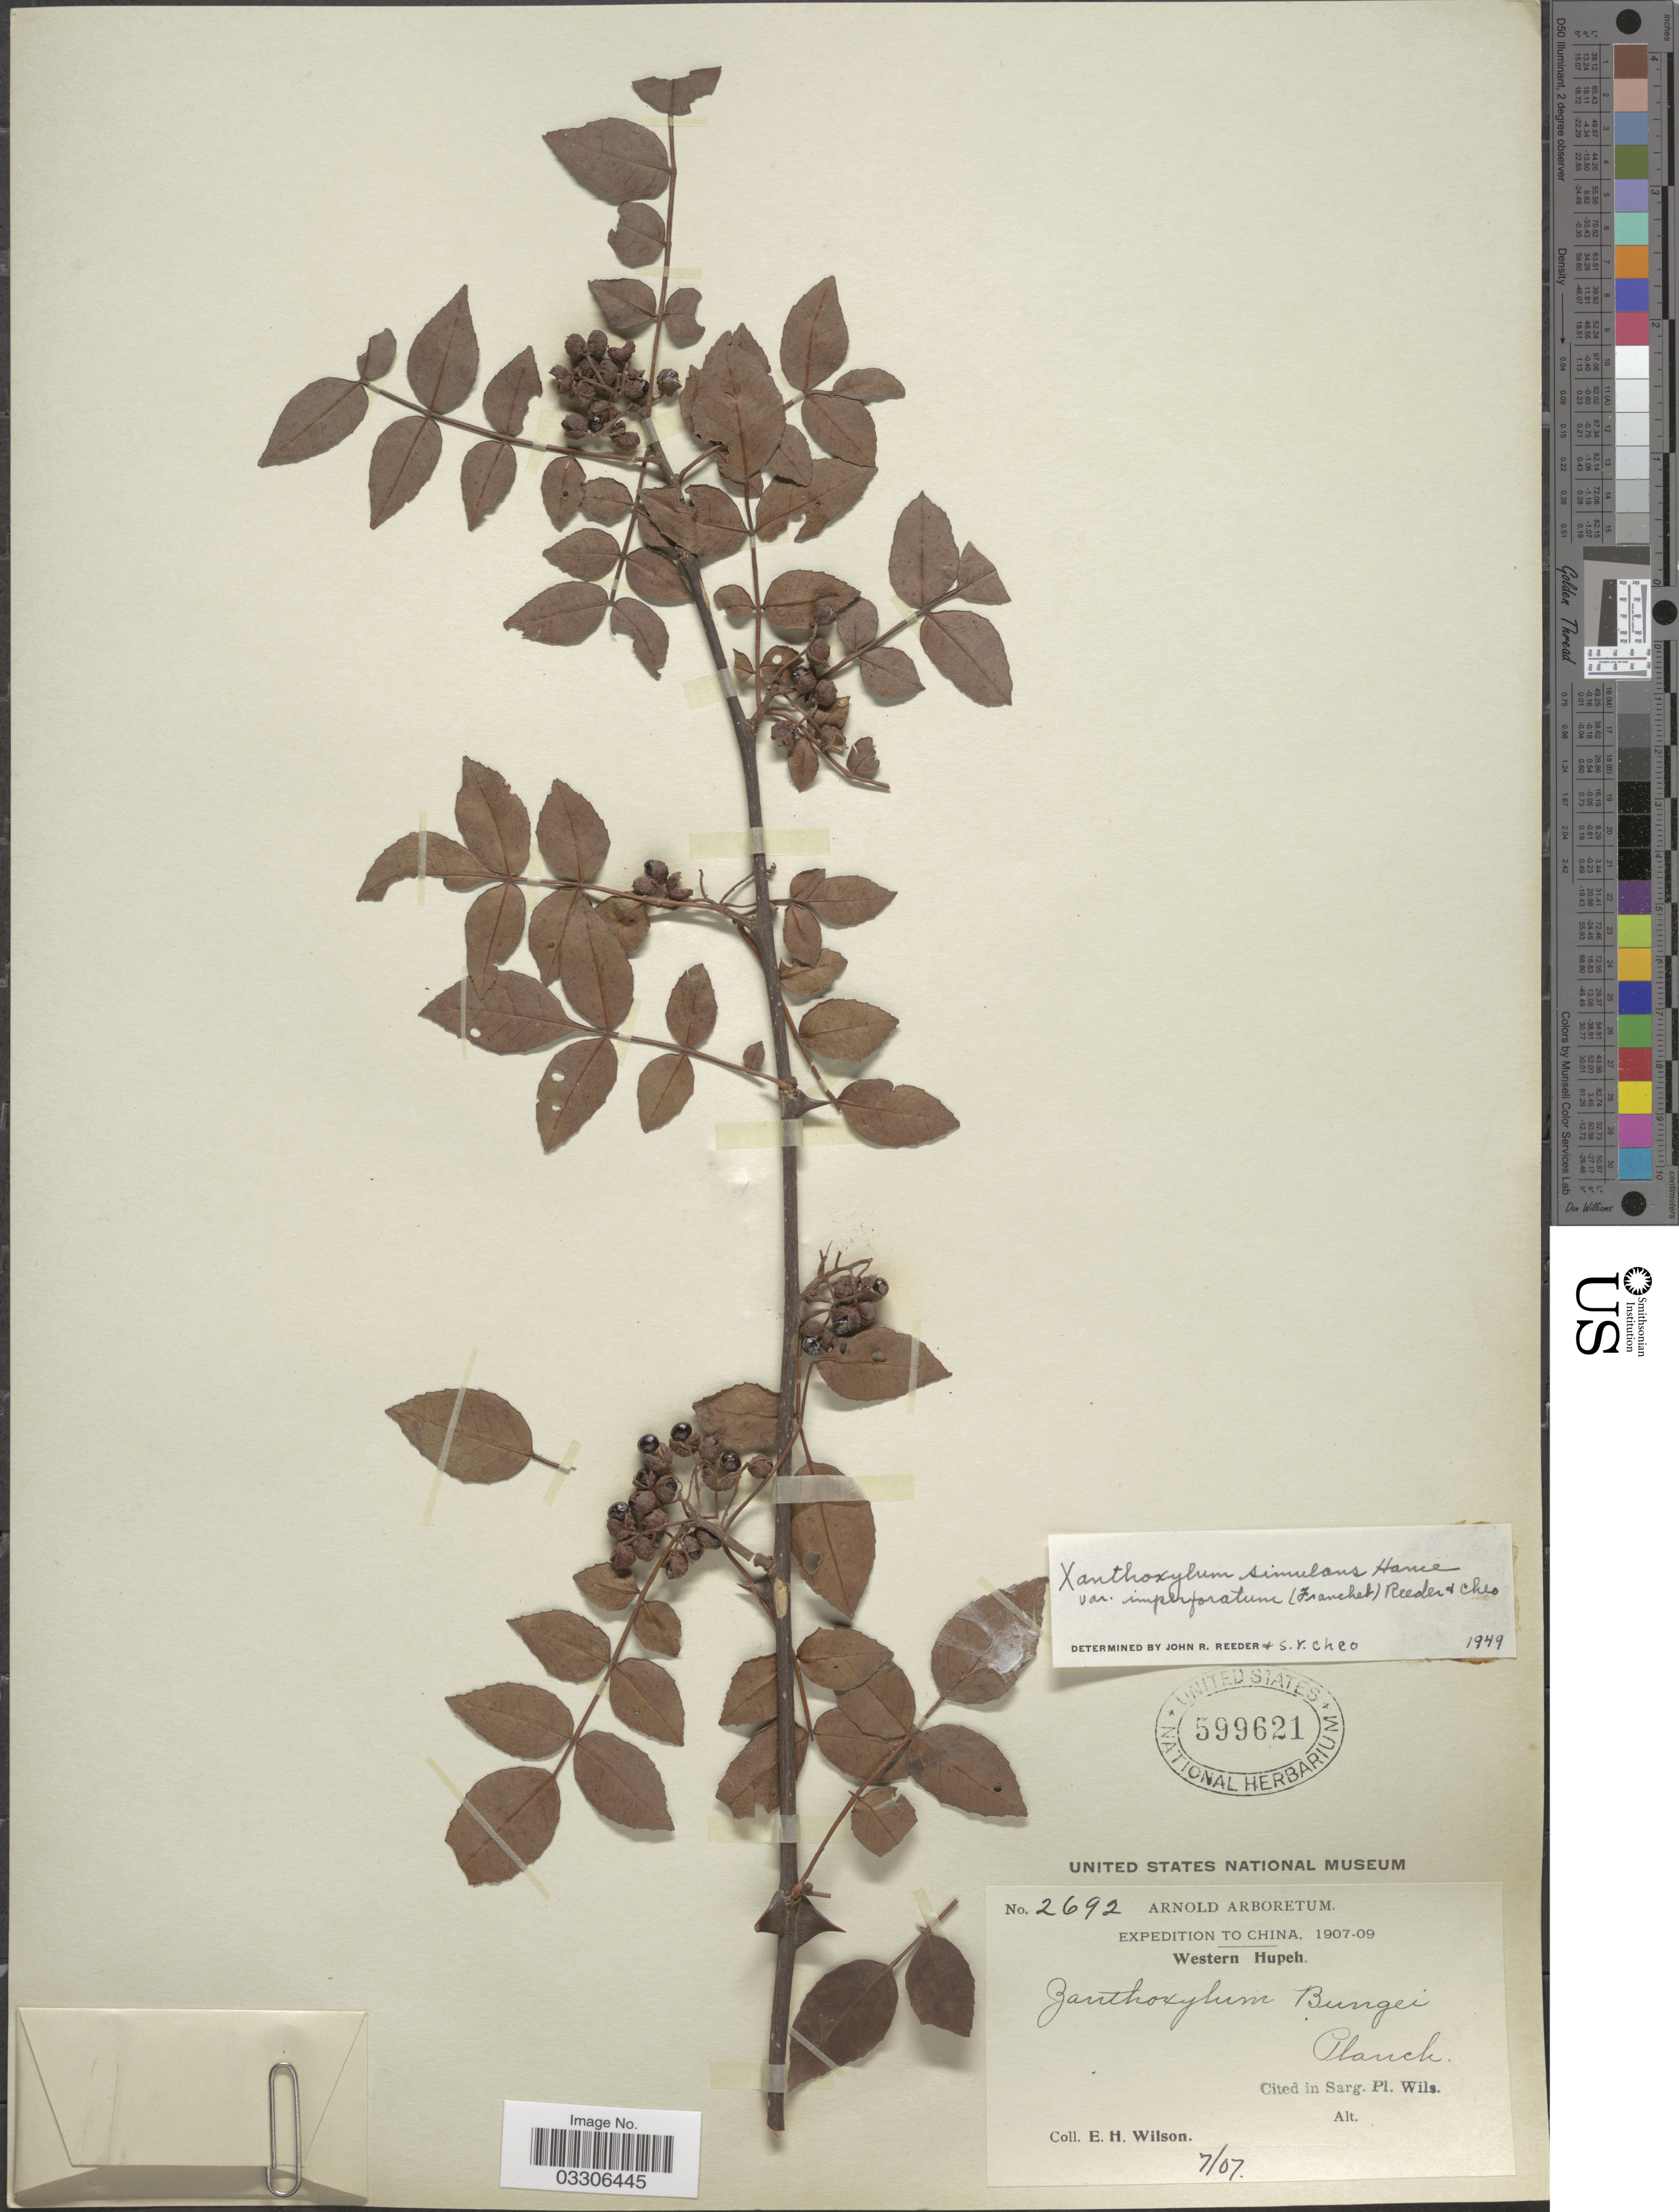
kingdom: Plantae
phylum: Tracheophyta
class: Magnoliopsida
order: Sapindales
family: Rutaceae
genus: Zanthoxylum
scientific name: Zanthoxylum simulans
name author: Hance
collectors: E. Wilson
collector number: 2692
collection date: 1907-07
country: China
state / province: Hubei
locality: Western Hupeh.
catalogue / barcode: US 599621